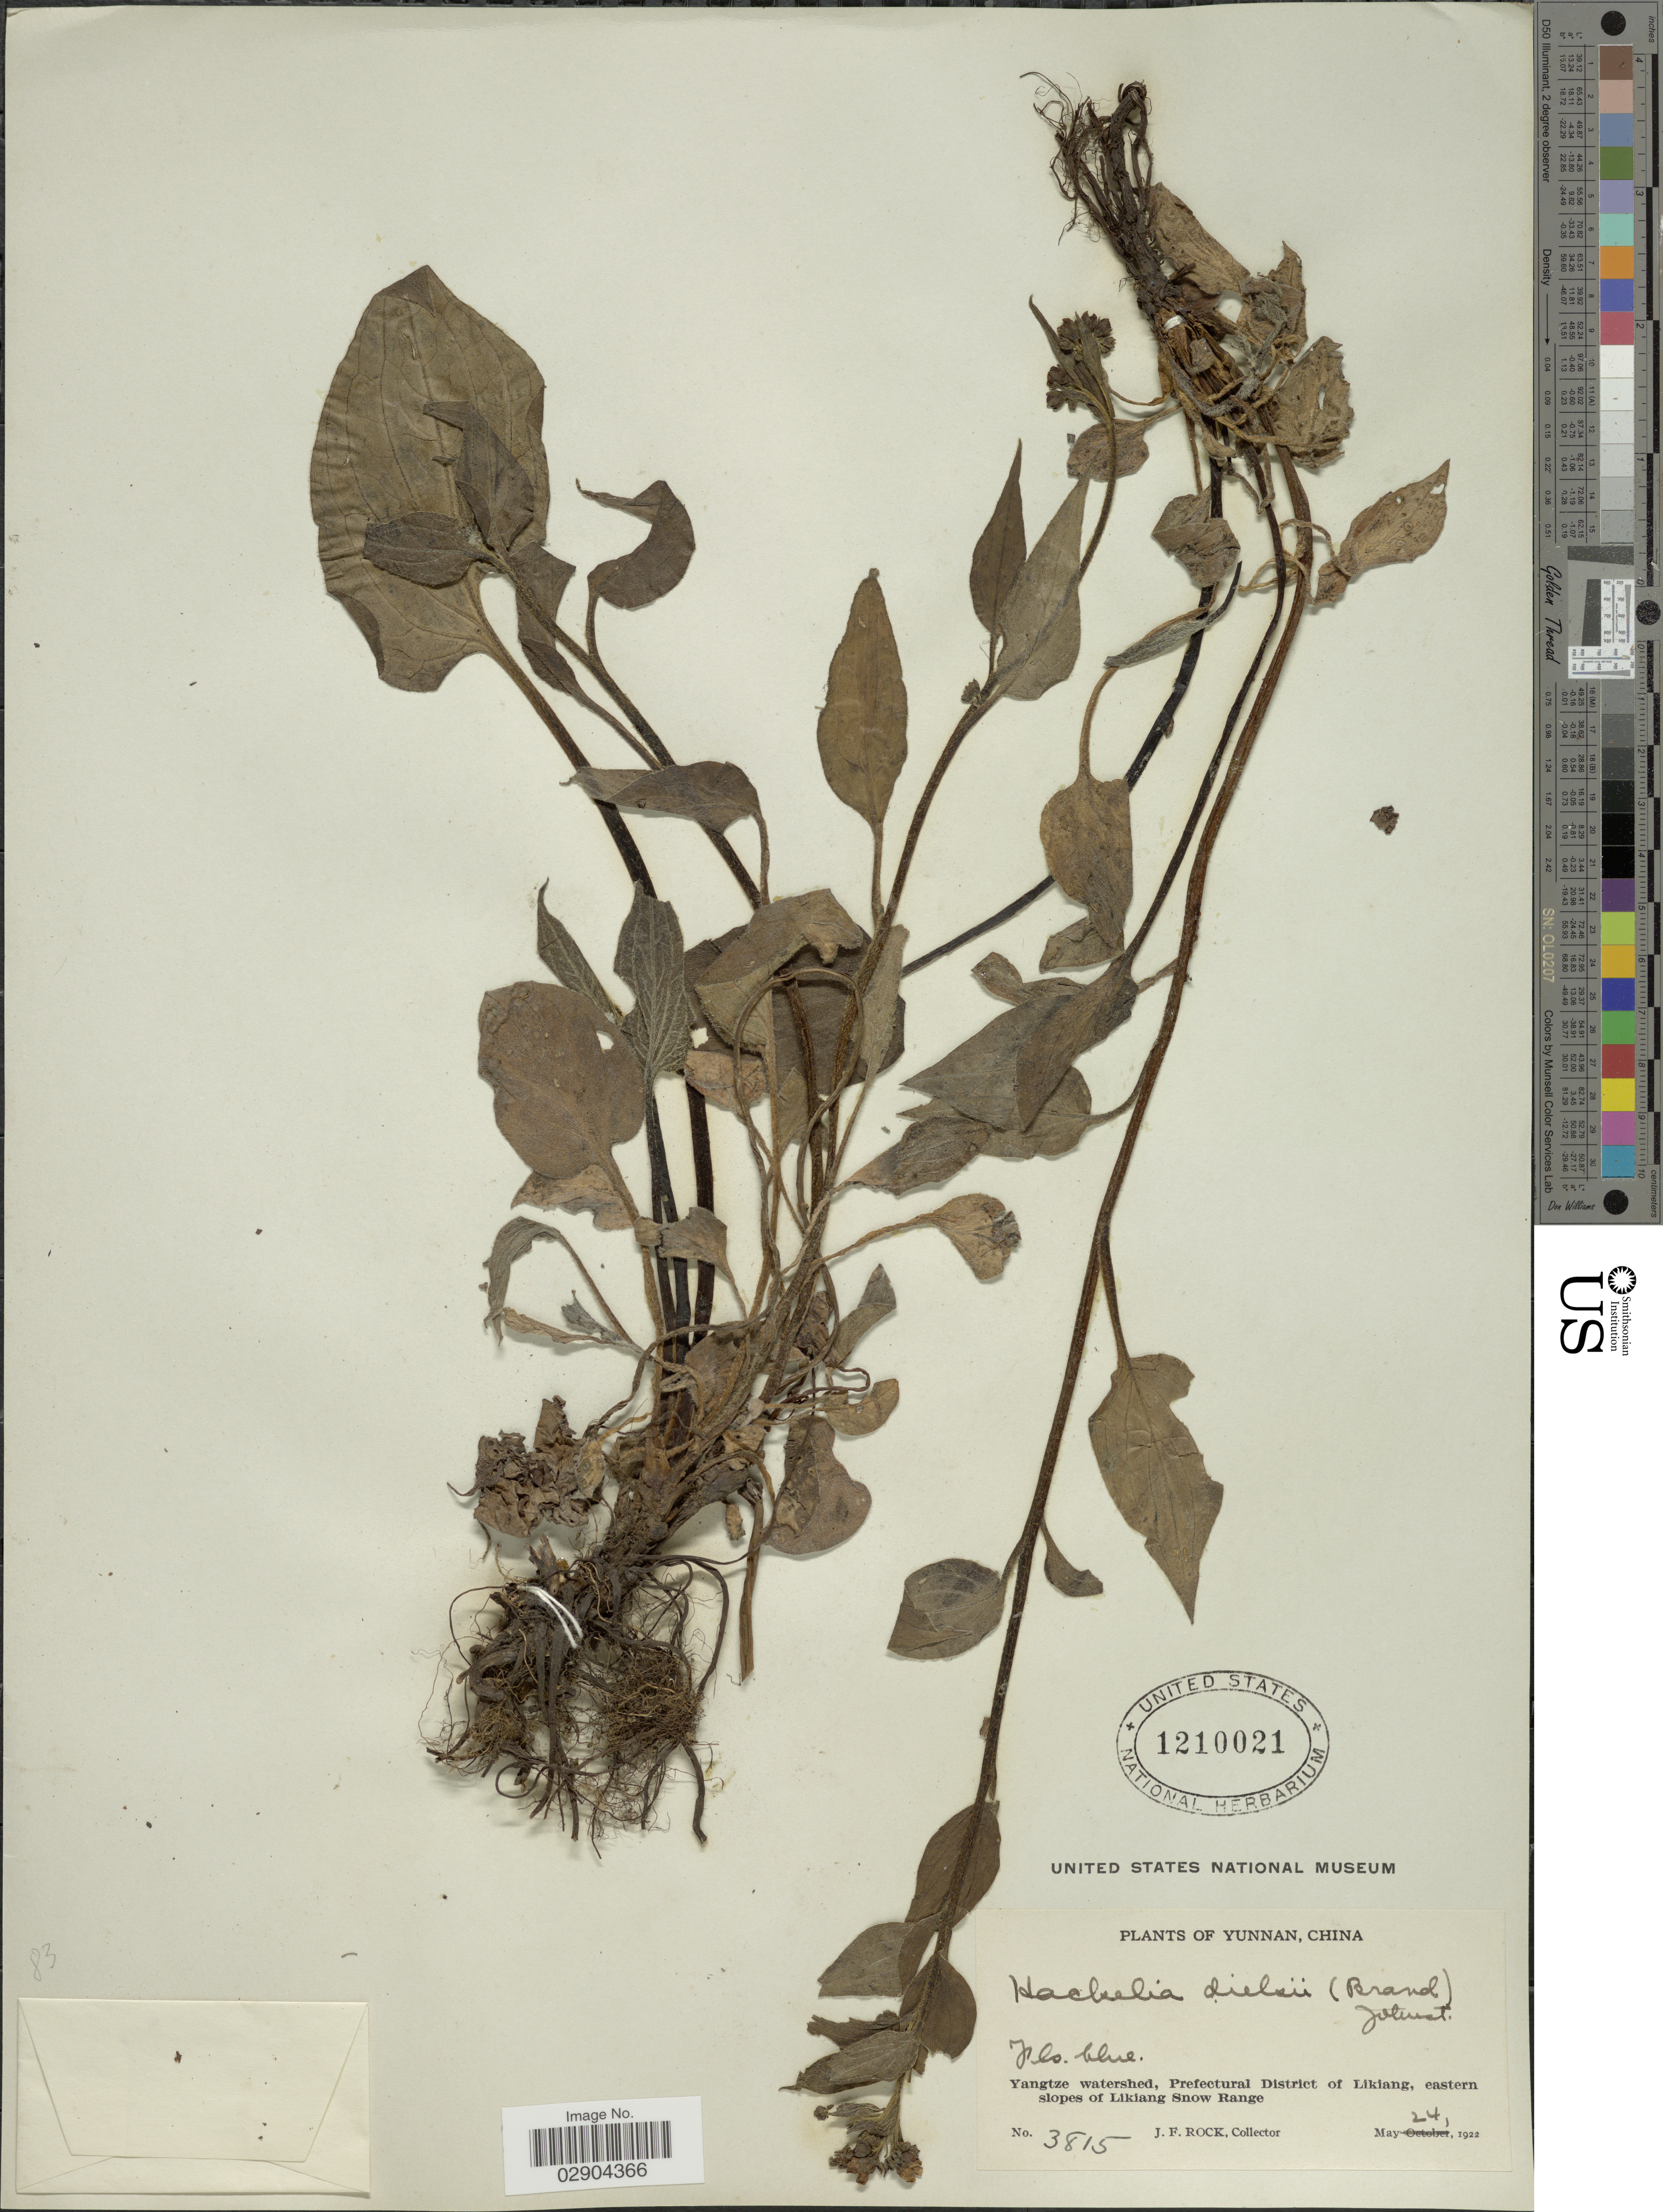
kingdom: Plantae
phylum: Tracheophyta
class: Magnoliopsida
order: Boraginales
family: Boraginaceae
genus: Hackelia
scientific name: Hackelia brachytuba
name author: (Diels) I.M. Johnst.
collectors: J. Rock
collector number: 3815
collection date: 1922-05-24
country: China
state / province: Yunnan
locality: Yangtze watershed, Prefectural District of Likiang, eastern slopes of Likiang Snow Range.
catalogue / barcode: US 1210021